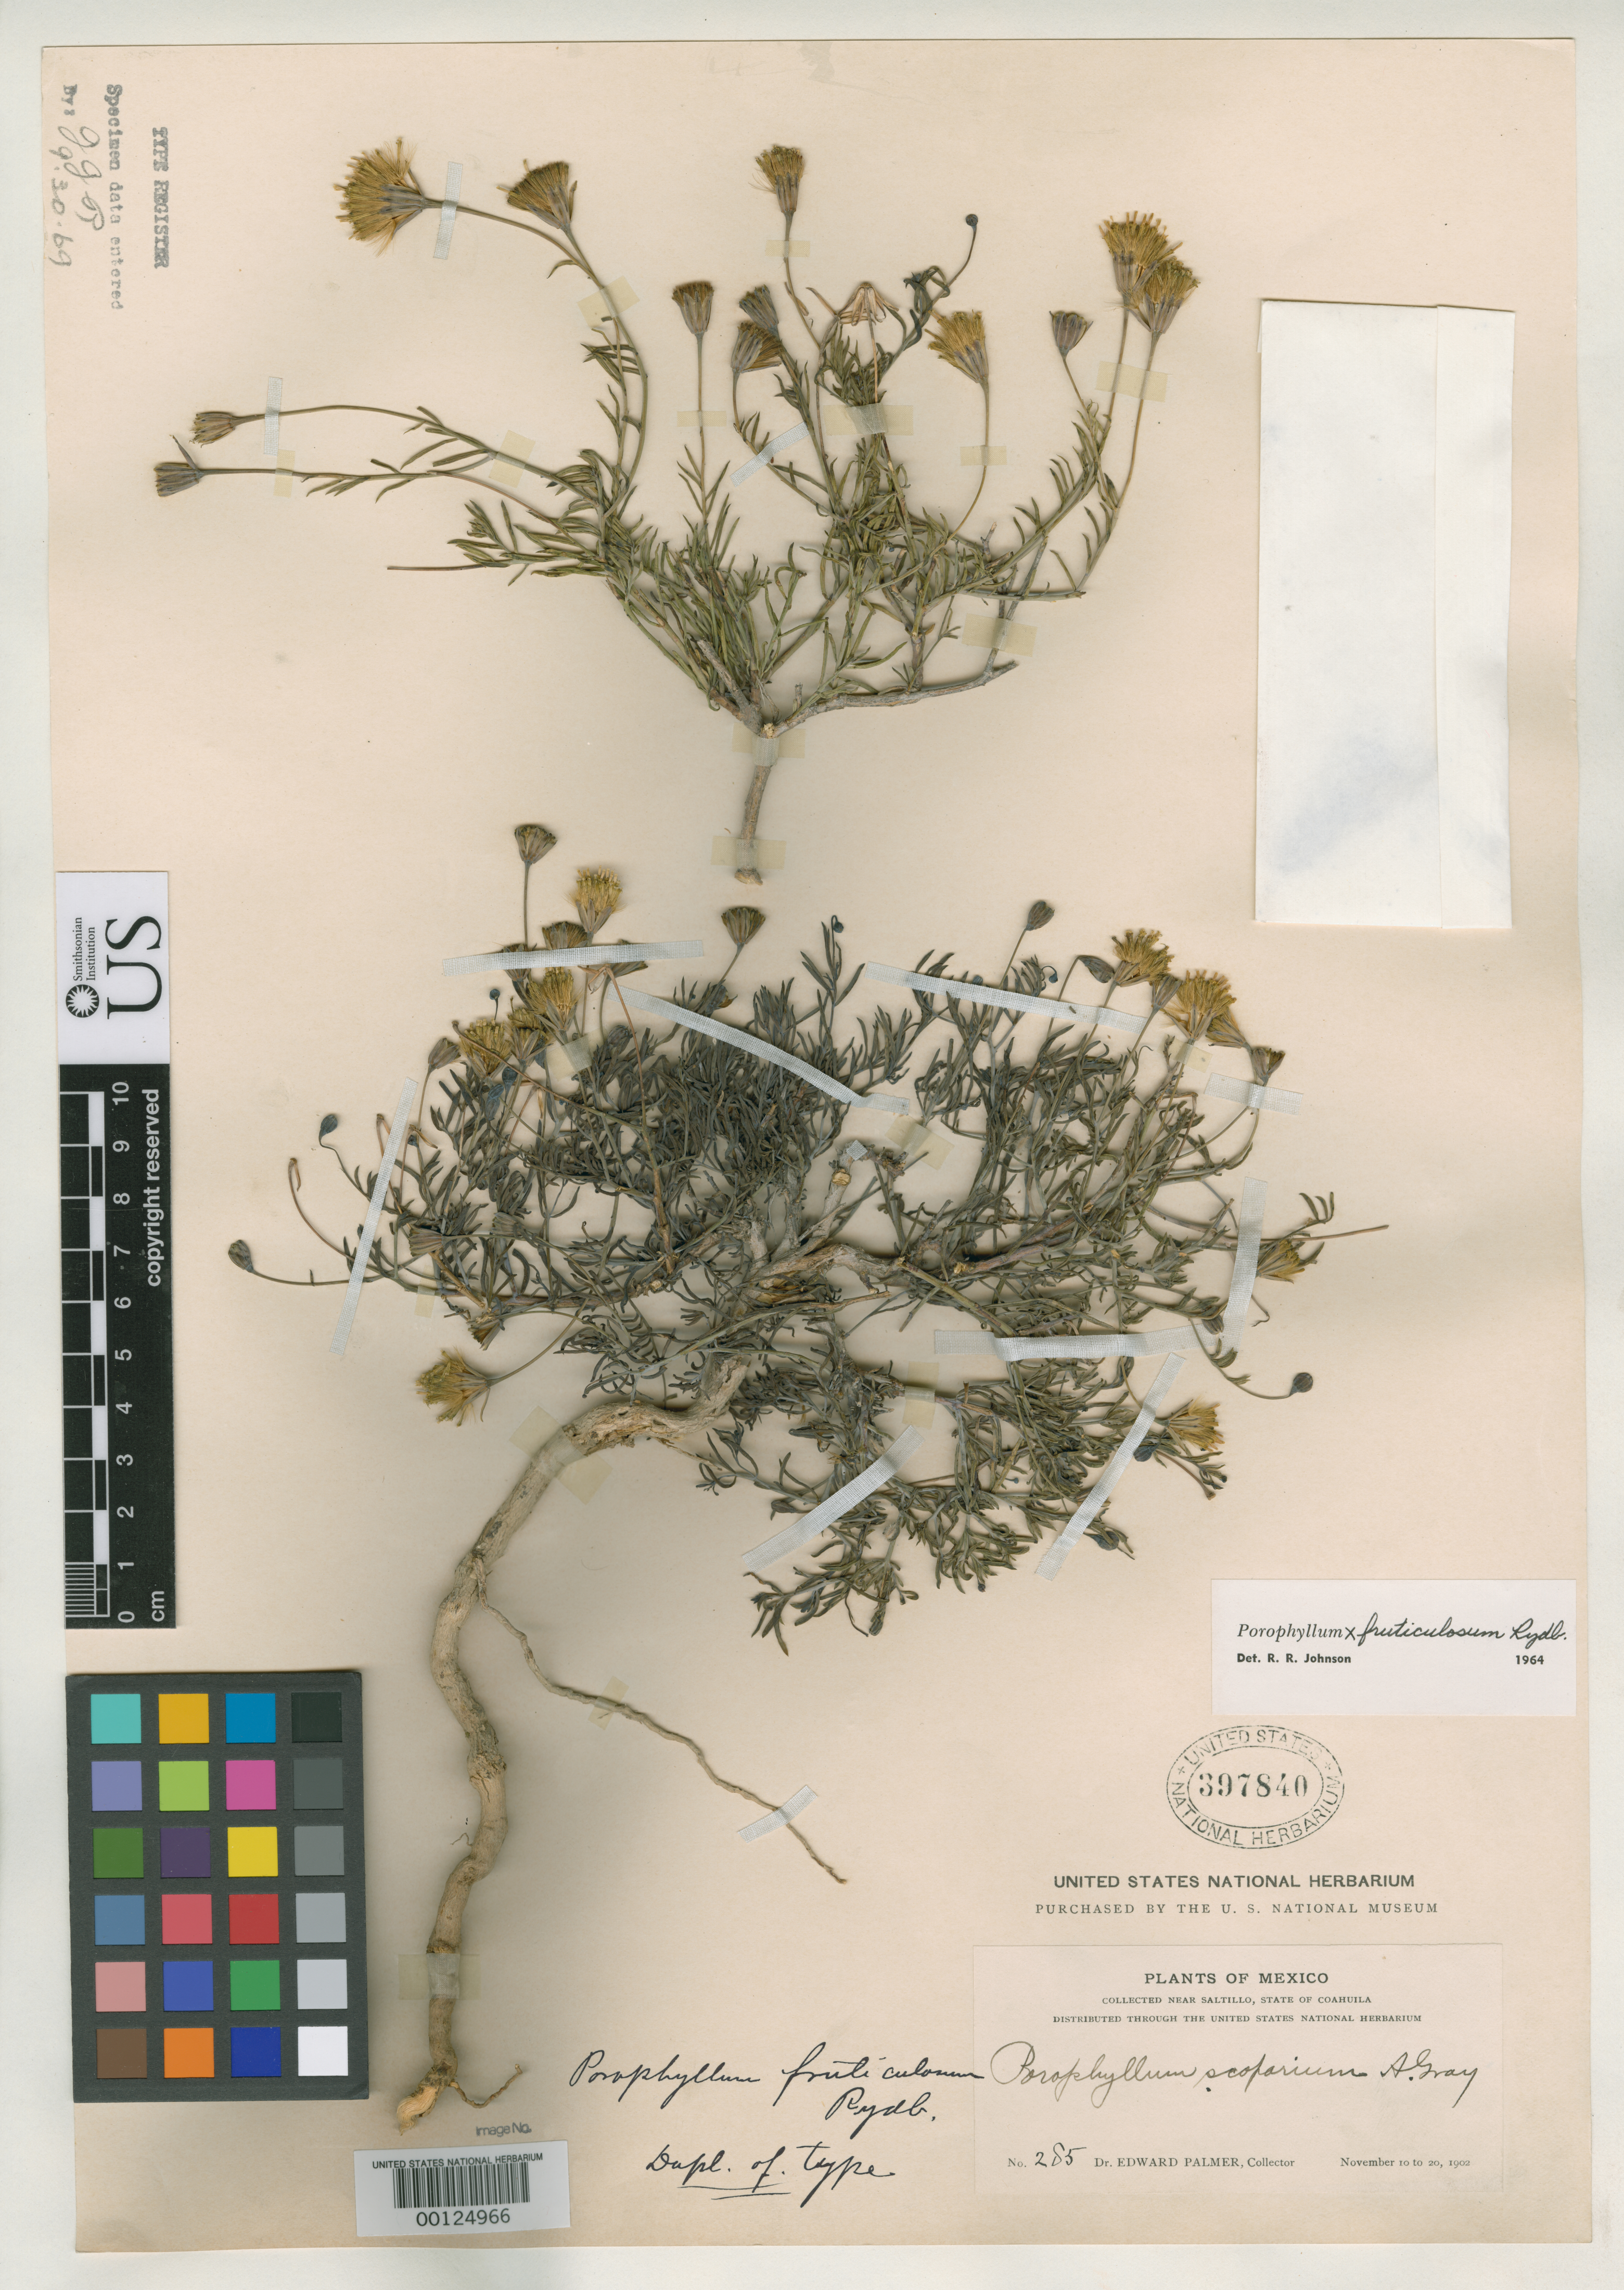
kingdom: Plantae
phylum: Tracheophyta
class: Magnoliopsida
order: Asterales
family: Asteraceae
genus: Porophyllum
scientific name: Porophyllum fruticulosum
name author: Rydb.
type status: Isotype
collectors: E. Palmer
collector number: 285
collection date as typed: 10 Nov 1902 to 20 Nov 1902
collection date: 1902-11-10/1902-11-20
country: Mexico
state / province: Coahuila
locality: Near Saltillo.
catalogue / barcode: US 397840